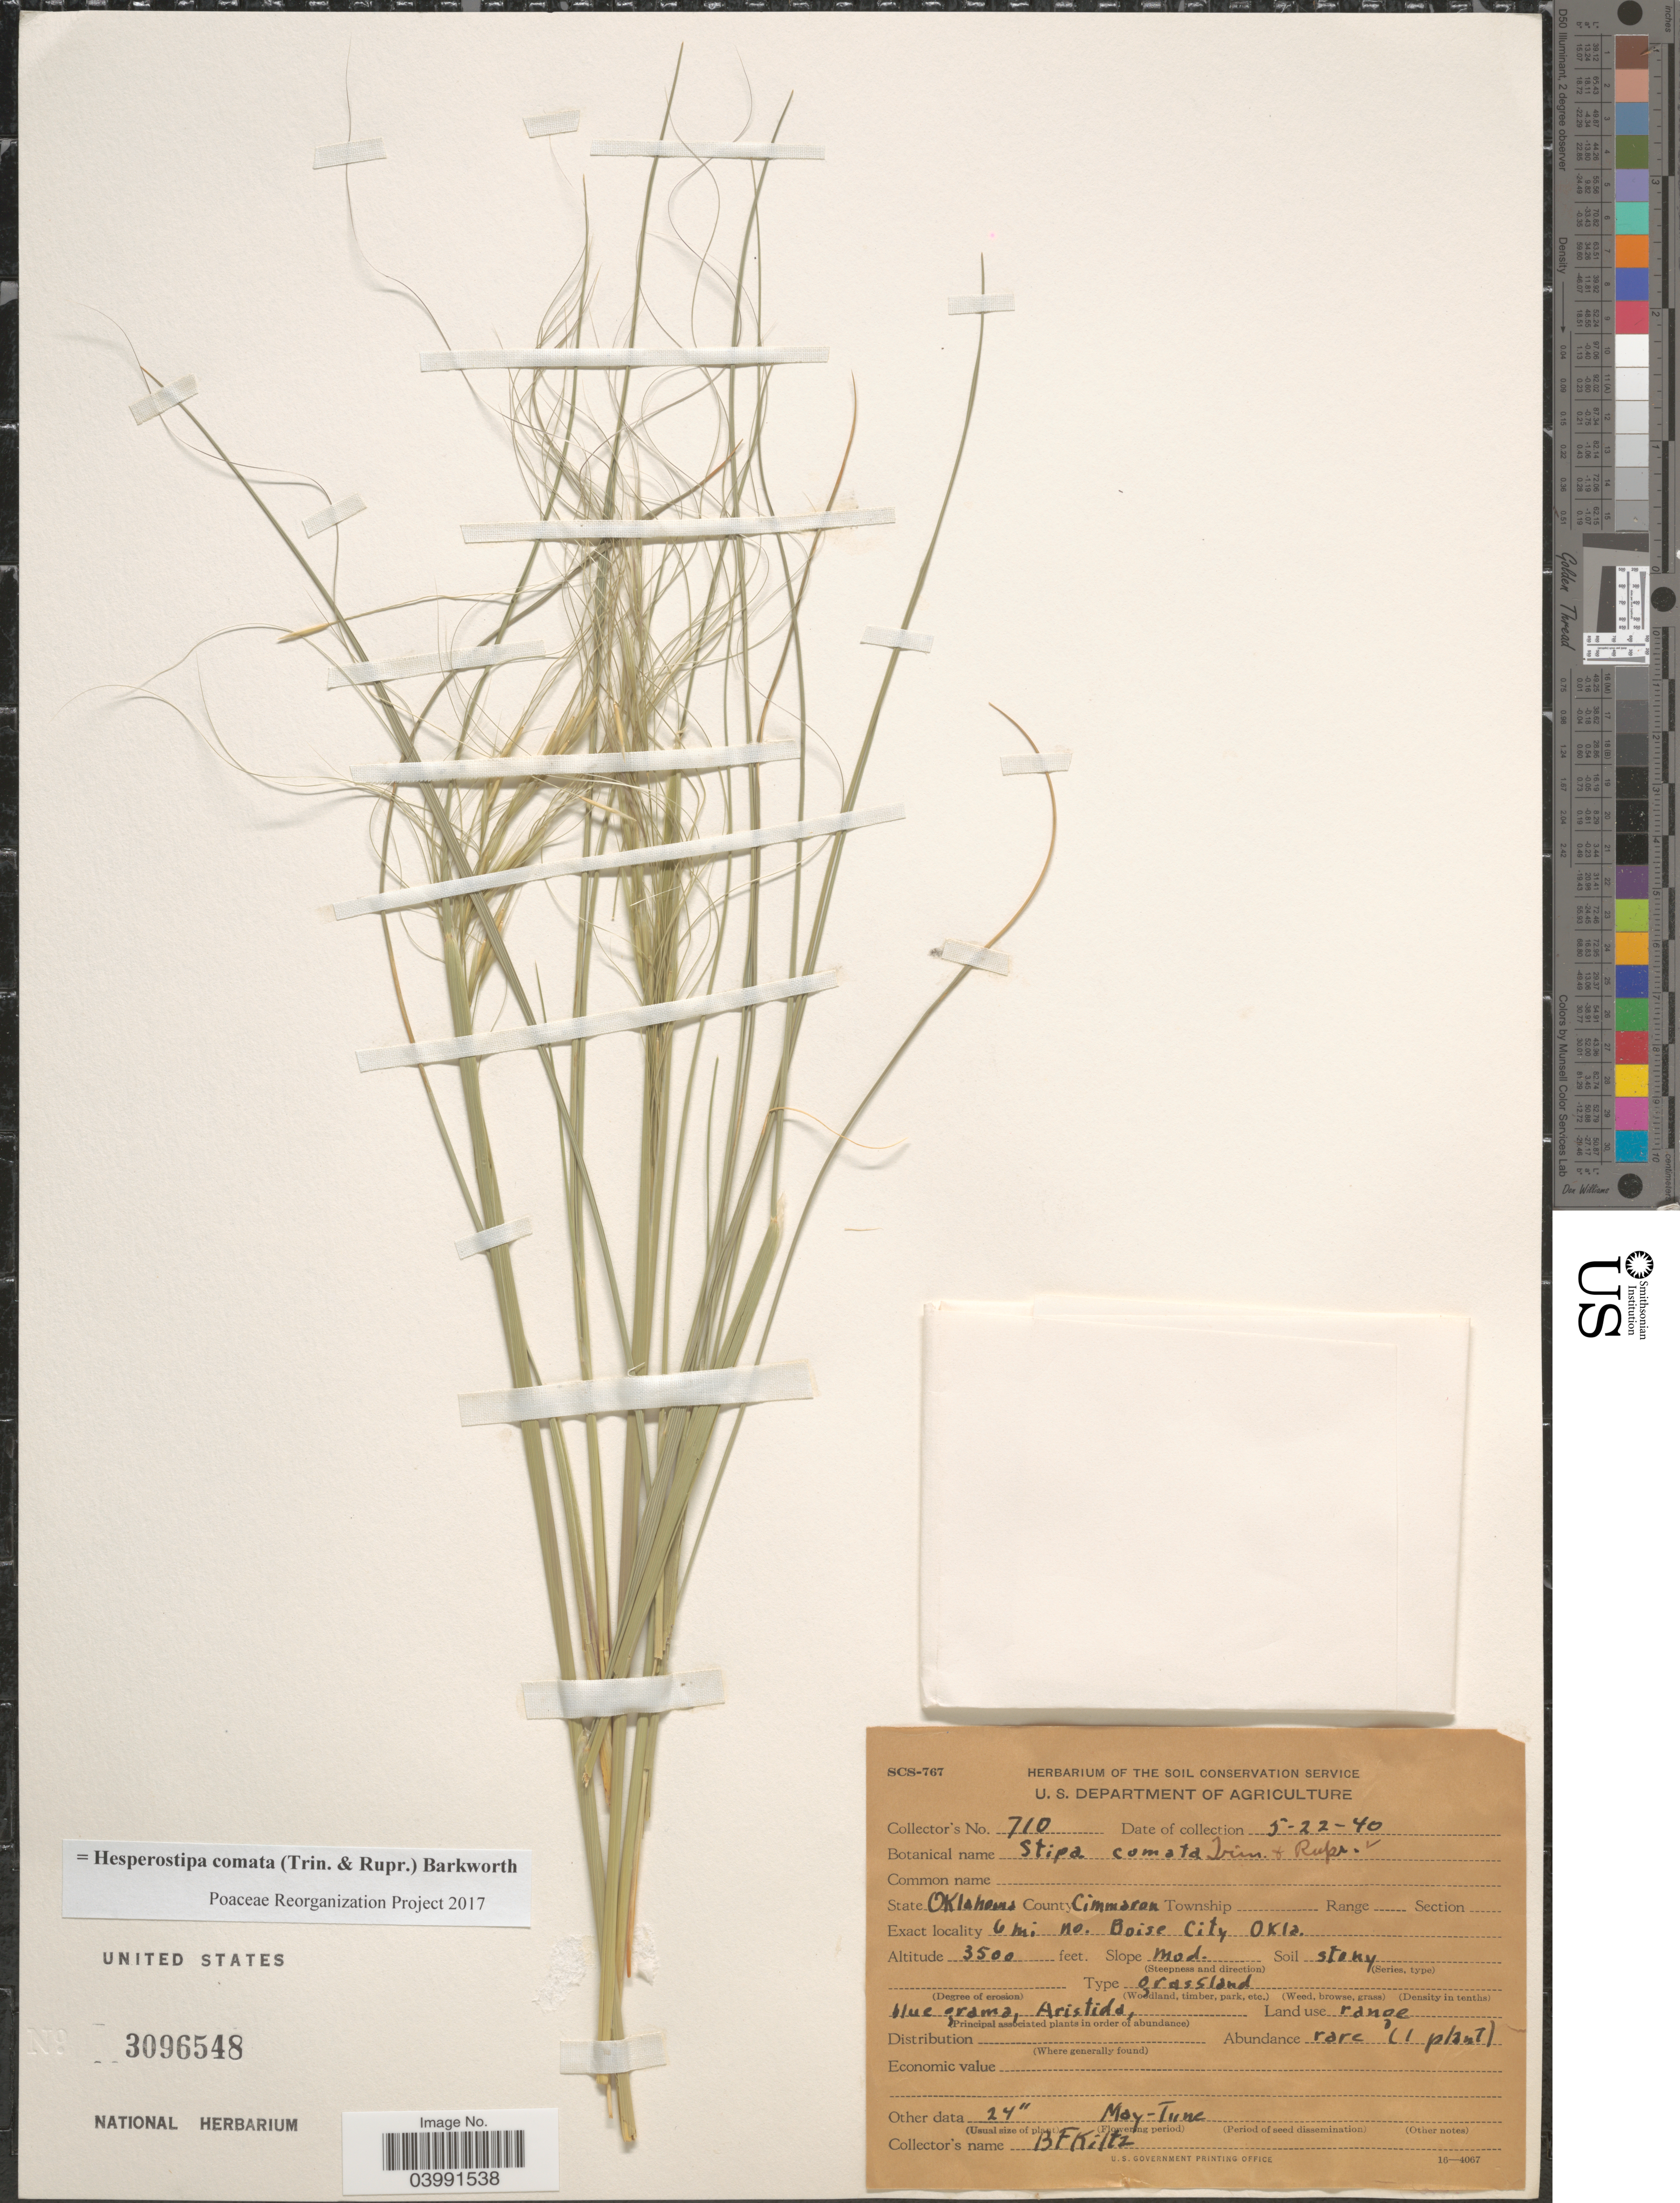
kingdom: Plantae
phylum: Tracheophyta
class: Liliopsida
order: Poales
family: Poaceae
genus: Hesperostipa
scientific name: Hesperostipa comata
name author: (Trin. & Rupr.) Barkworth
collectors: B. Kiltz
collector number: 710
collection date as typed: Transcribed d/m/y: 22/5/40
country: United States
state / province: Oklahoma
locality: County Cimmaron. 6 mi no. Boise City.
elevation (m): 1067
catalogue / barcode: US 3096548